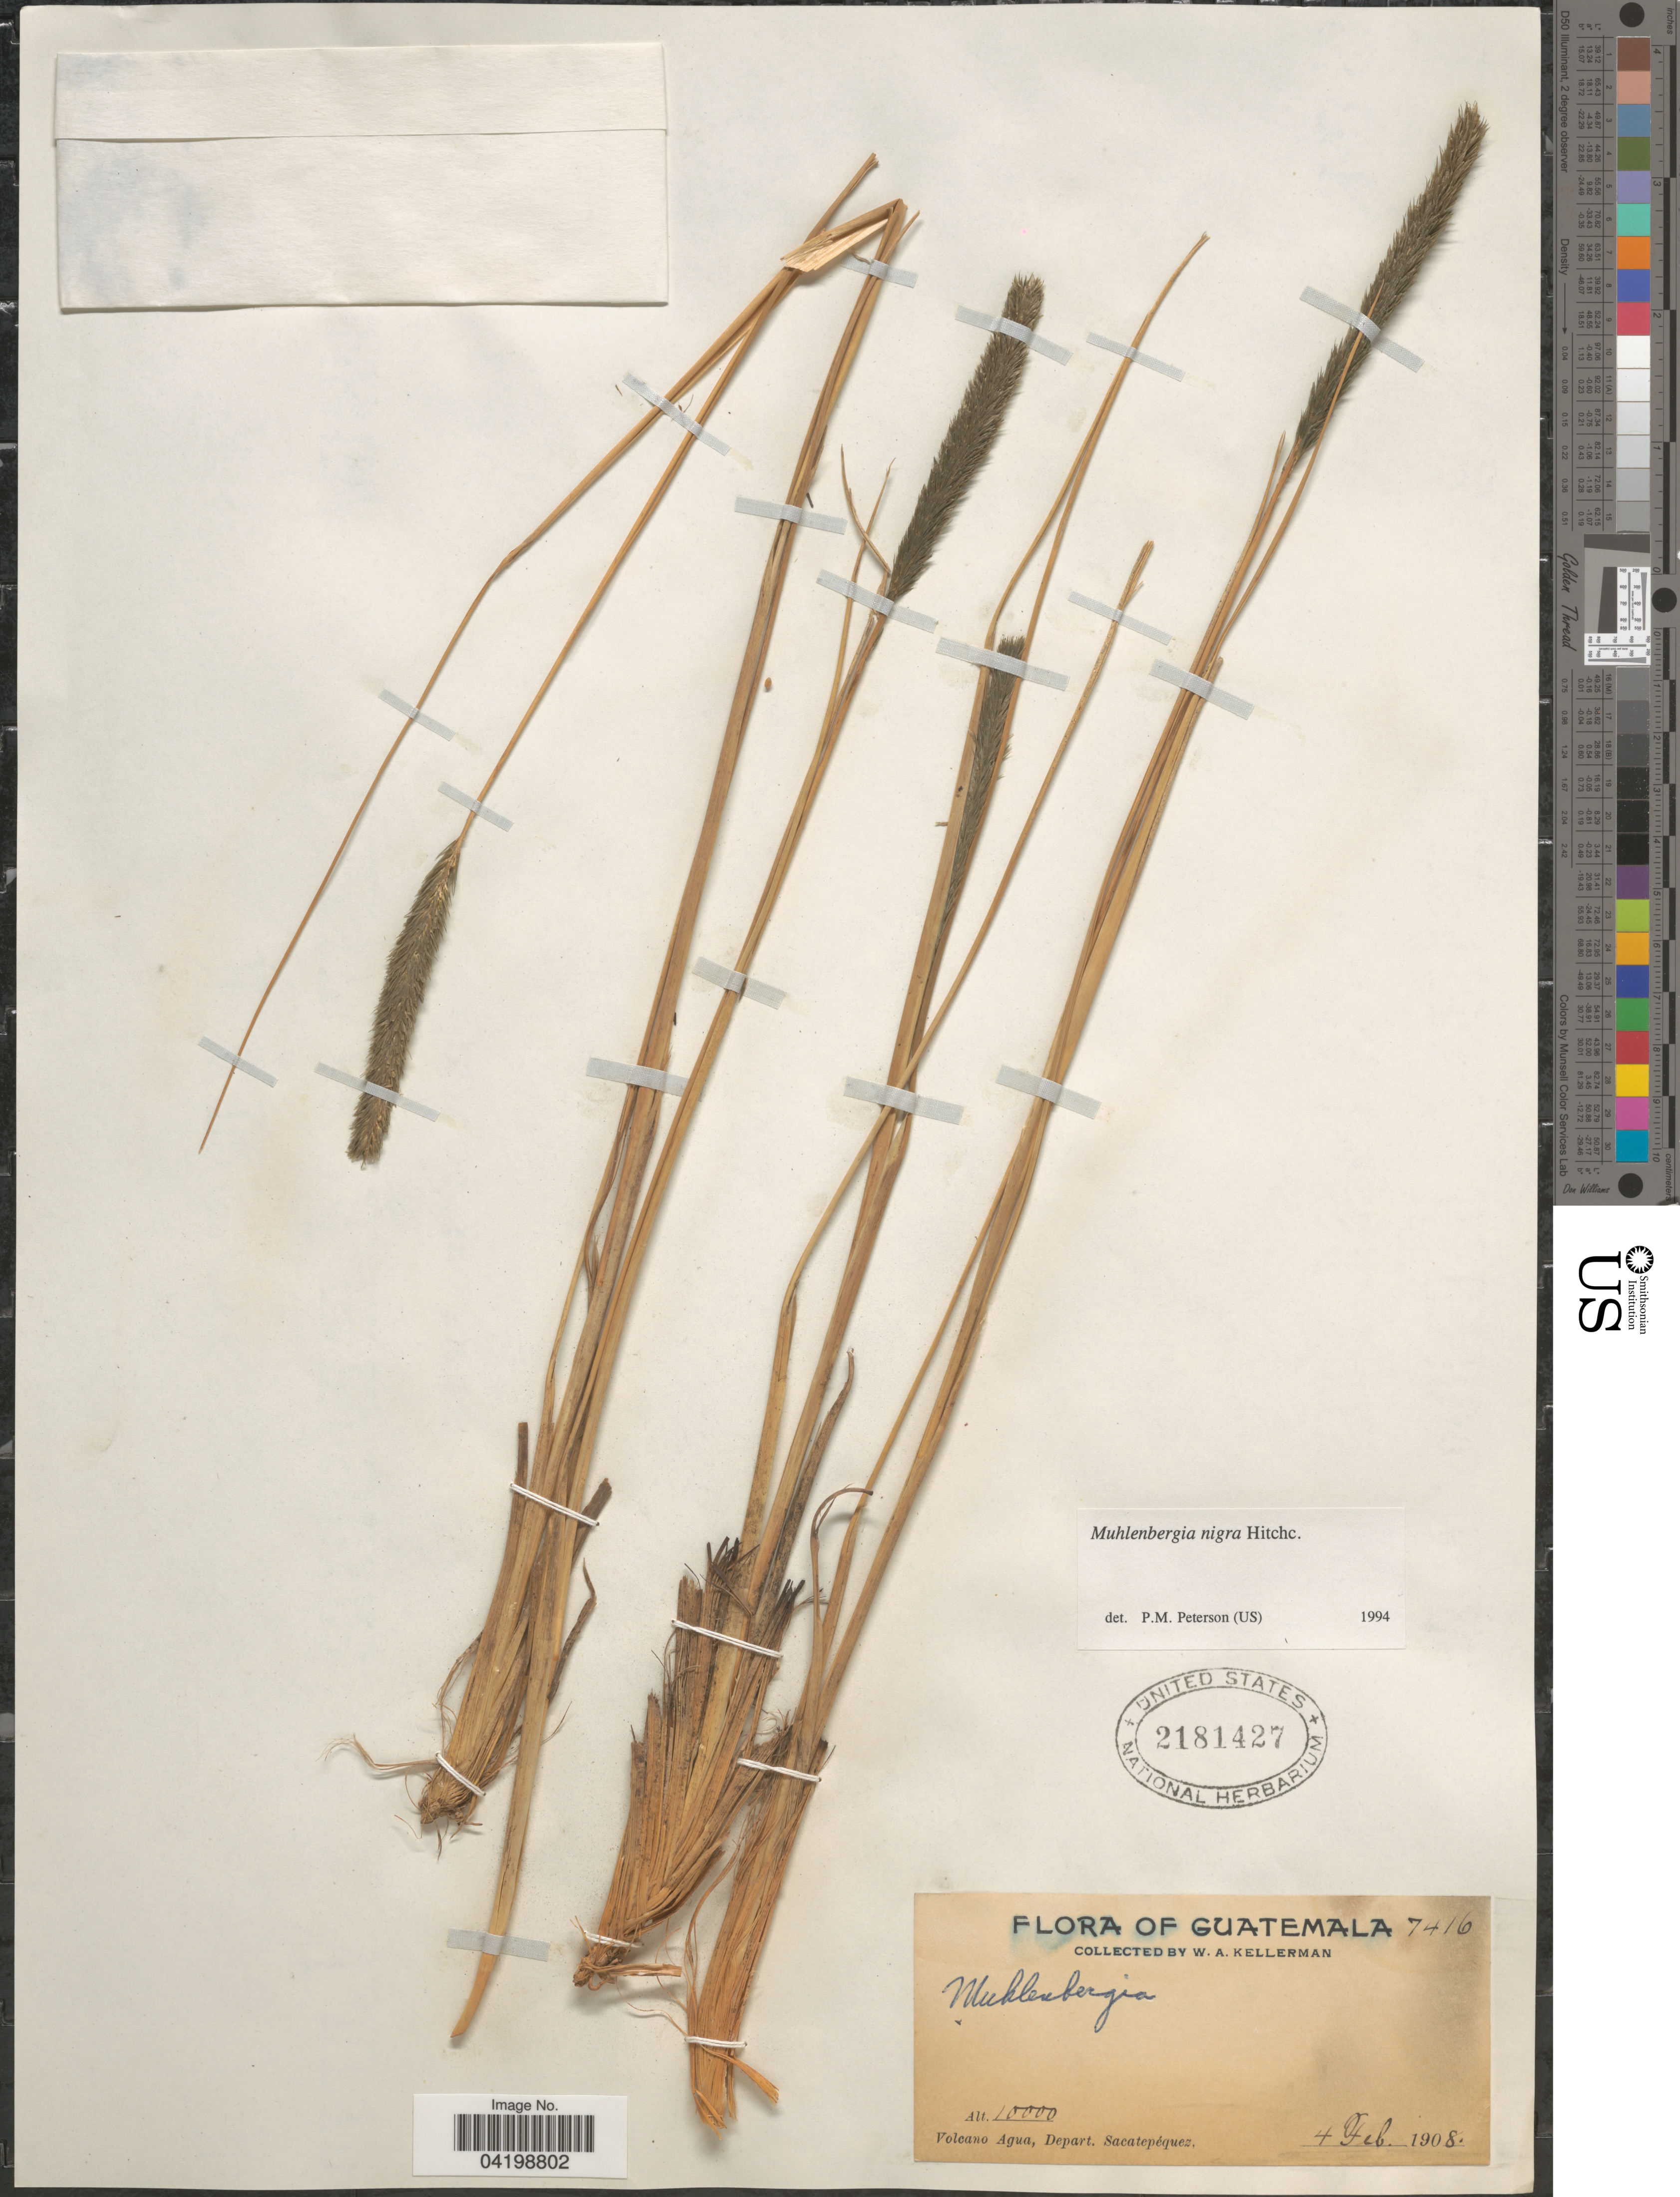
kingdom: Plantae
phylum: Tracheophyta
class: Liliopsida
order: Poales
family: Poaceae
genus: Muhlenbergia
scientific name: Muhlenbergia nigra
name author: Hitchc.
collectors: W. Kellerman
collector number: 7416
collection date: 1908-02-04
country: Guatemala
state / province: Sacatepequez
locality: Volcano Agua, Depart. Sacatepéquez.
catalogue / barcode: US 2181427